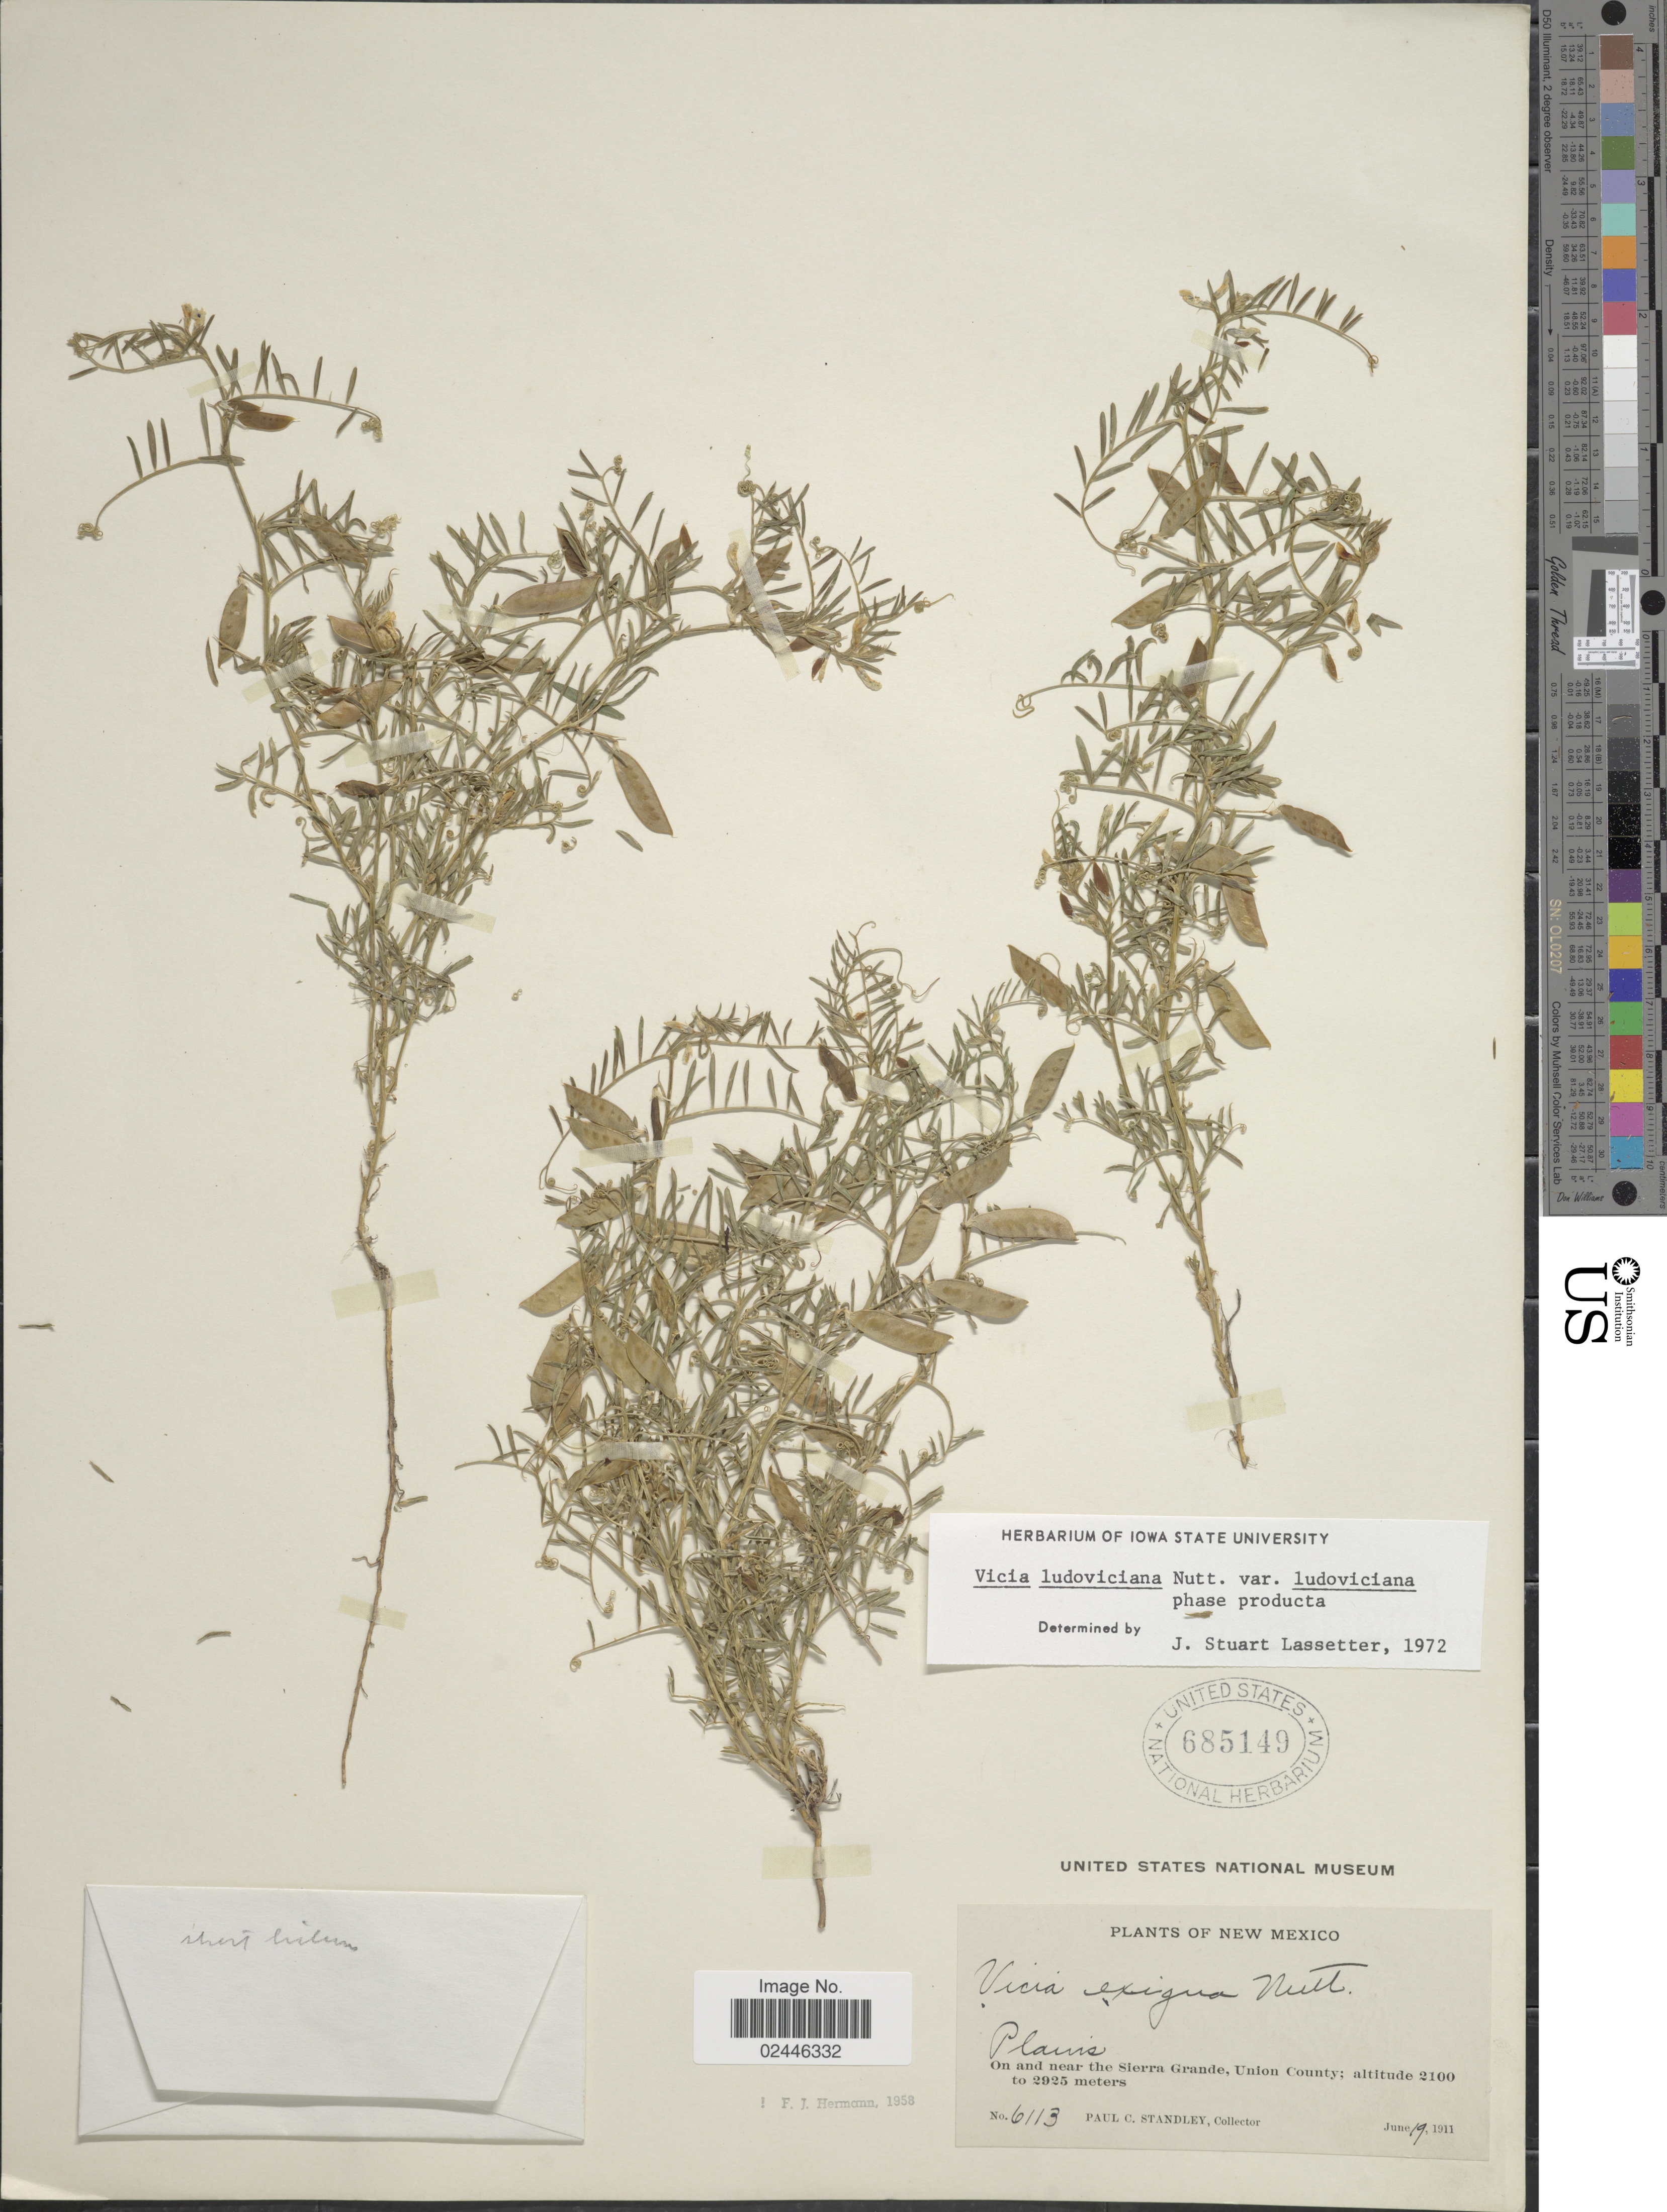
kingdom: Plantae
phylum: Tracheophyta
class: Magnoliopsida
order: Fabales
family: Fabaceae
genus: Vicia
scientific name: Vicia ludoviciana var. ludoviciana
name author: Nutt. ex Torr. & A. Gray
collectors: P. C. Standley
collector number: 6113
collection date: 1911-06-19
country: United States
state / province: New Mexico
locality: Plains, On and near the Sierra Grande, Union County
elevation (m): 2100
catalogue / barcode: US 685149